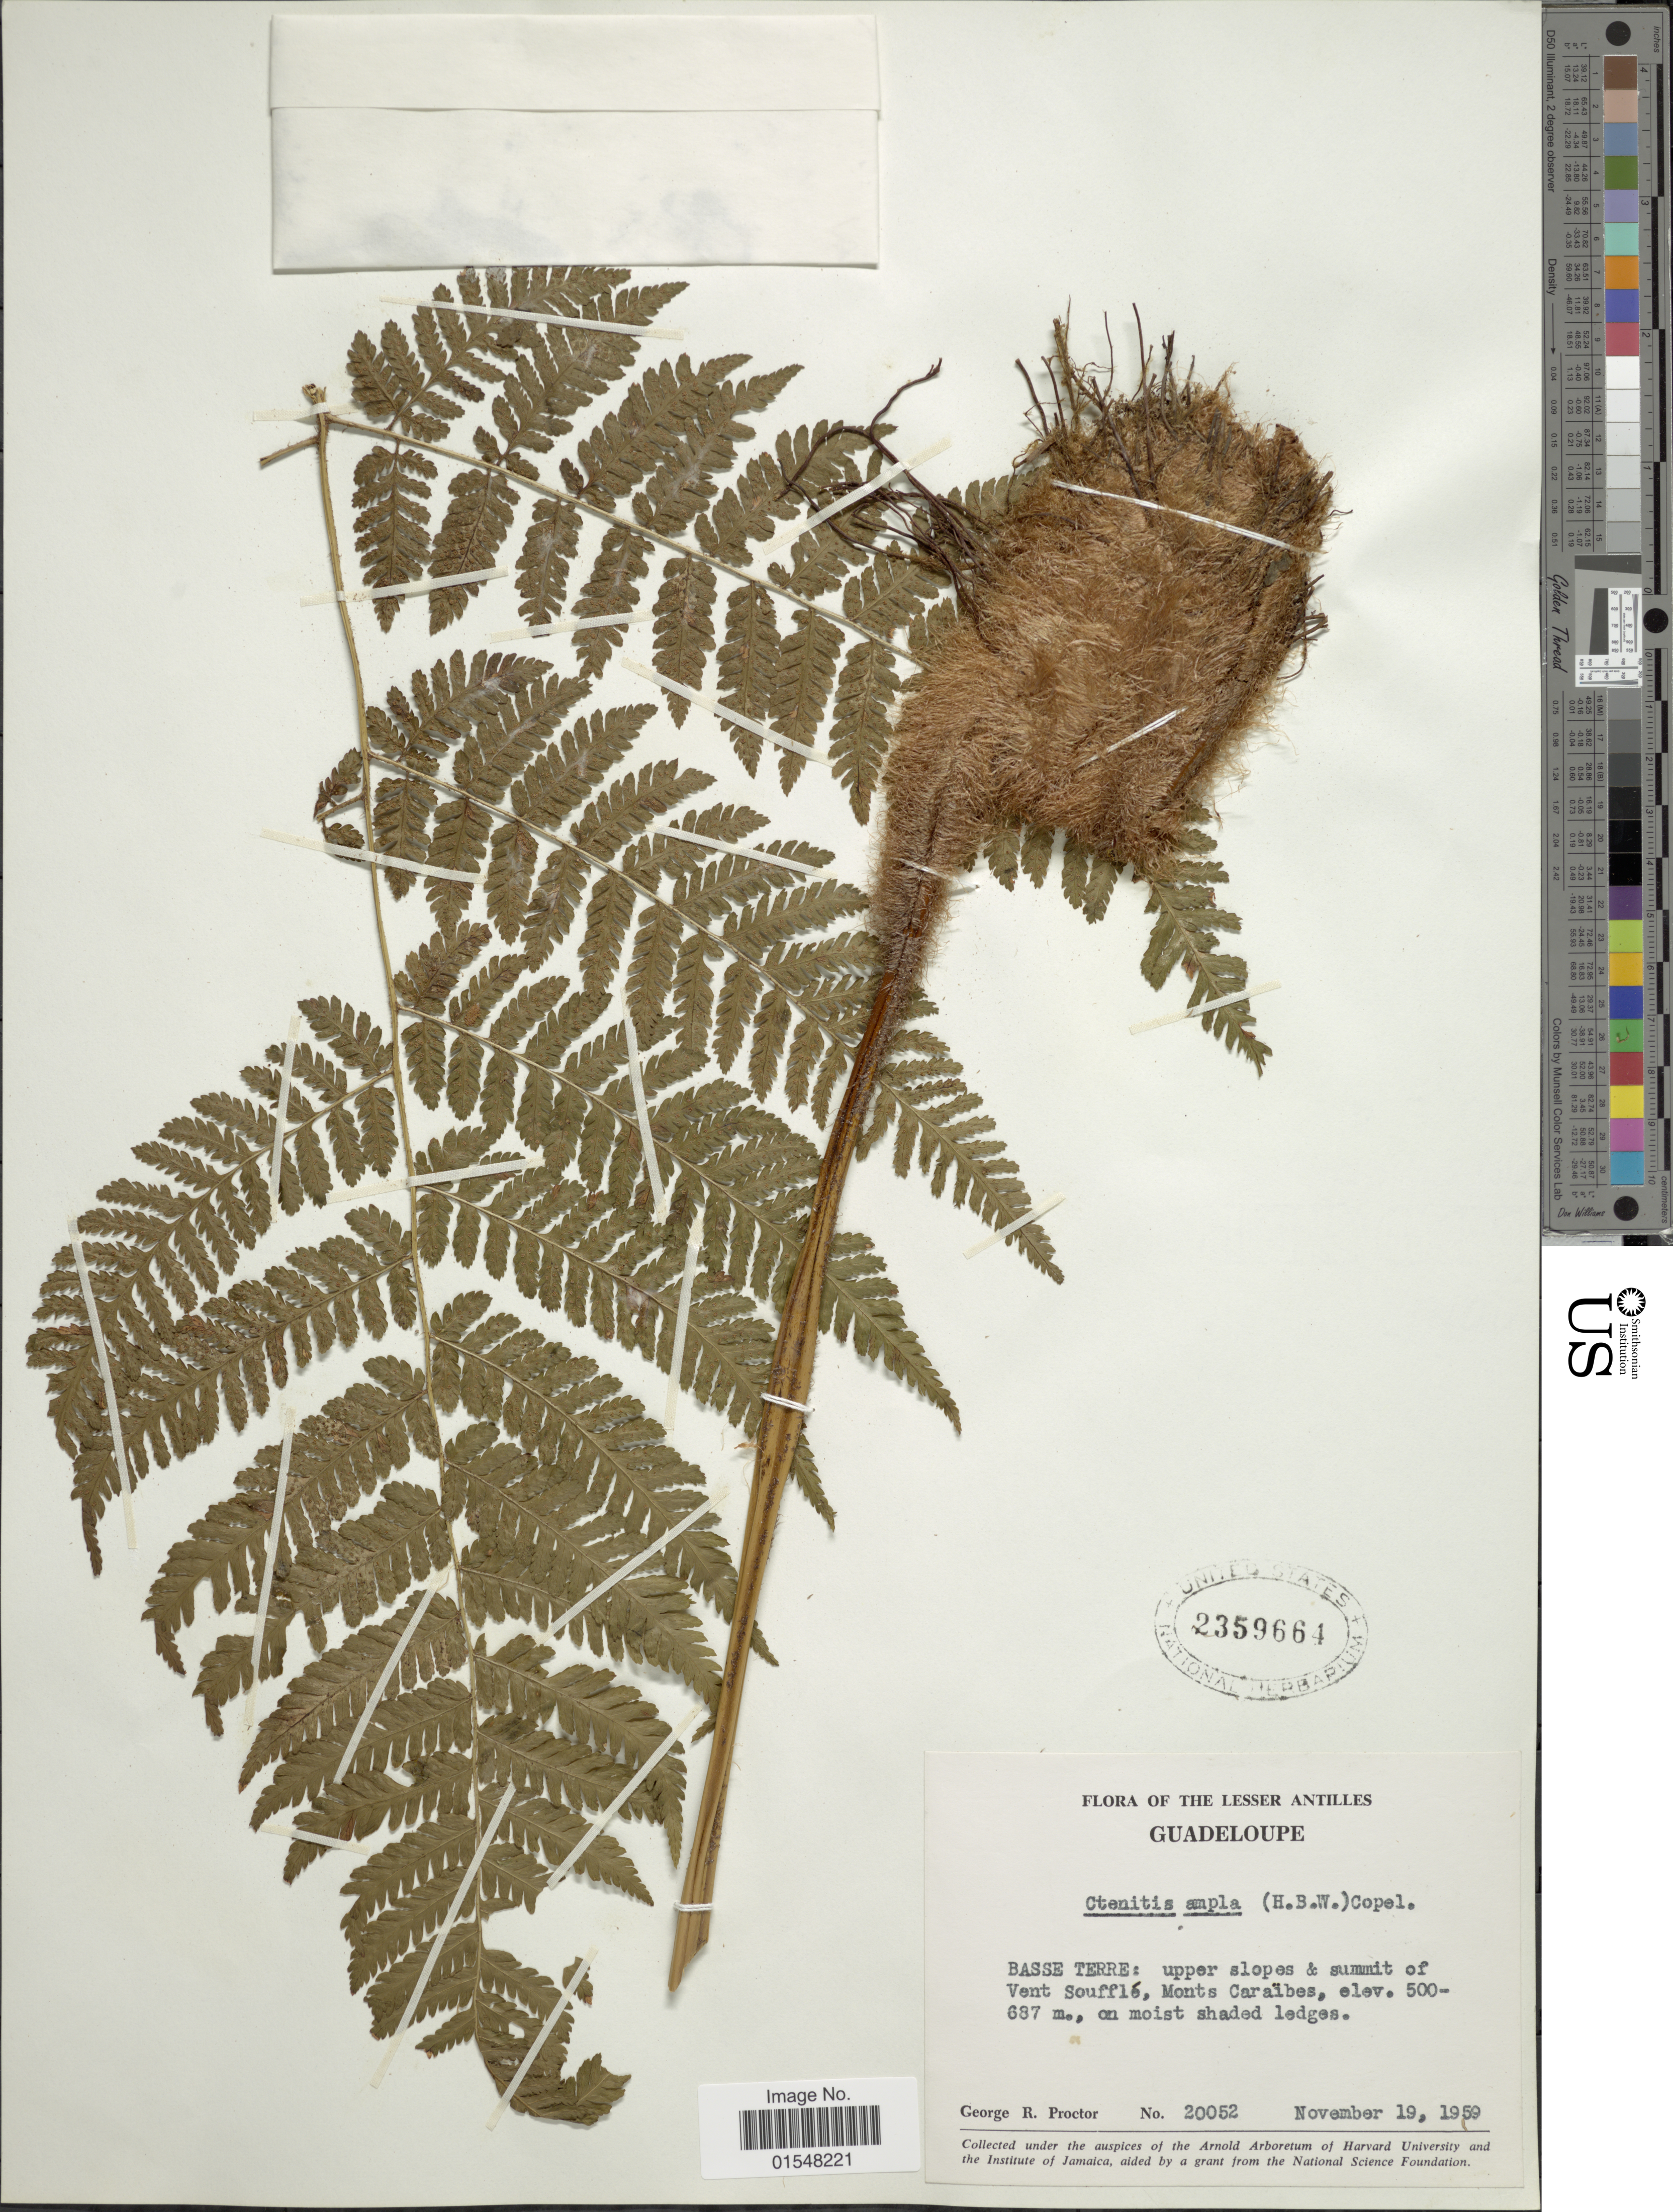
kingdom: Plantae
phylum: Tracheophyta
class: Polypodiopsida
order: Polypodiales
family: Dryopteridaceae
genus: Ctenitis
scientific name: Ctenitis sloanei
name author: (Poepp. ex Spreng.) C.V. Morton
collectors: G. R. Proctor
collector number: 20052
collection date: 1959-11-19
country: Guadeloupe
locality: The Lesser Antilles, Basse Terre: upper slopes & summit of Vent. Soufflé, Monts Caraïbes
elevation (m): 500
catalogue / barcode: US 2359664